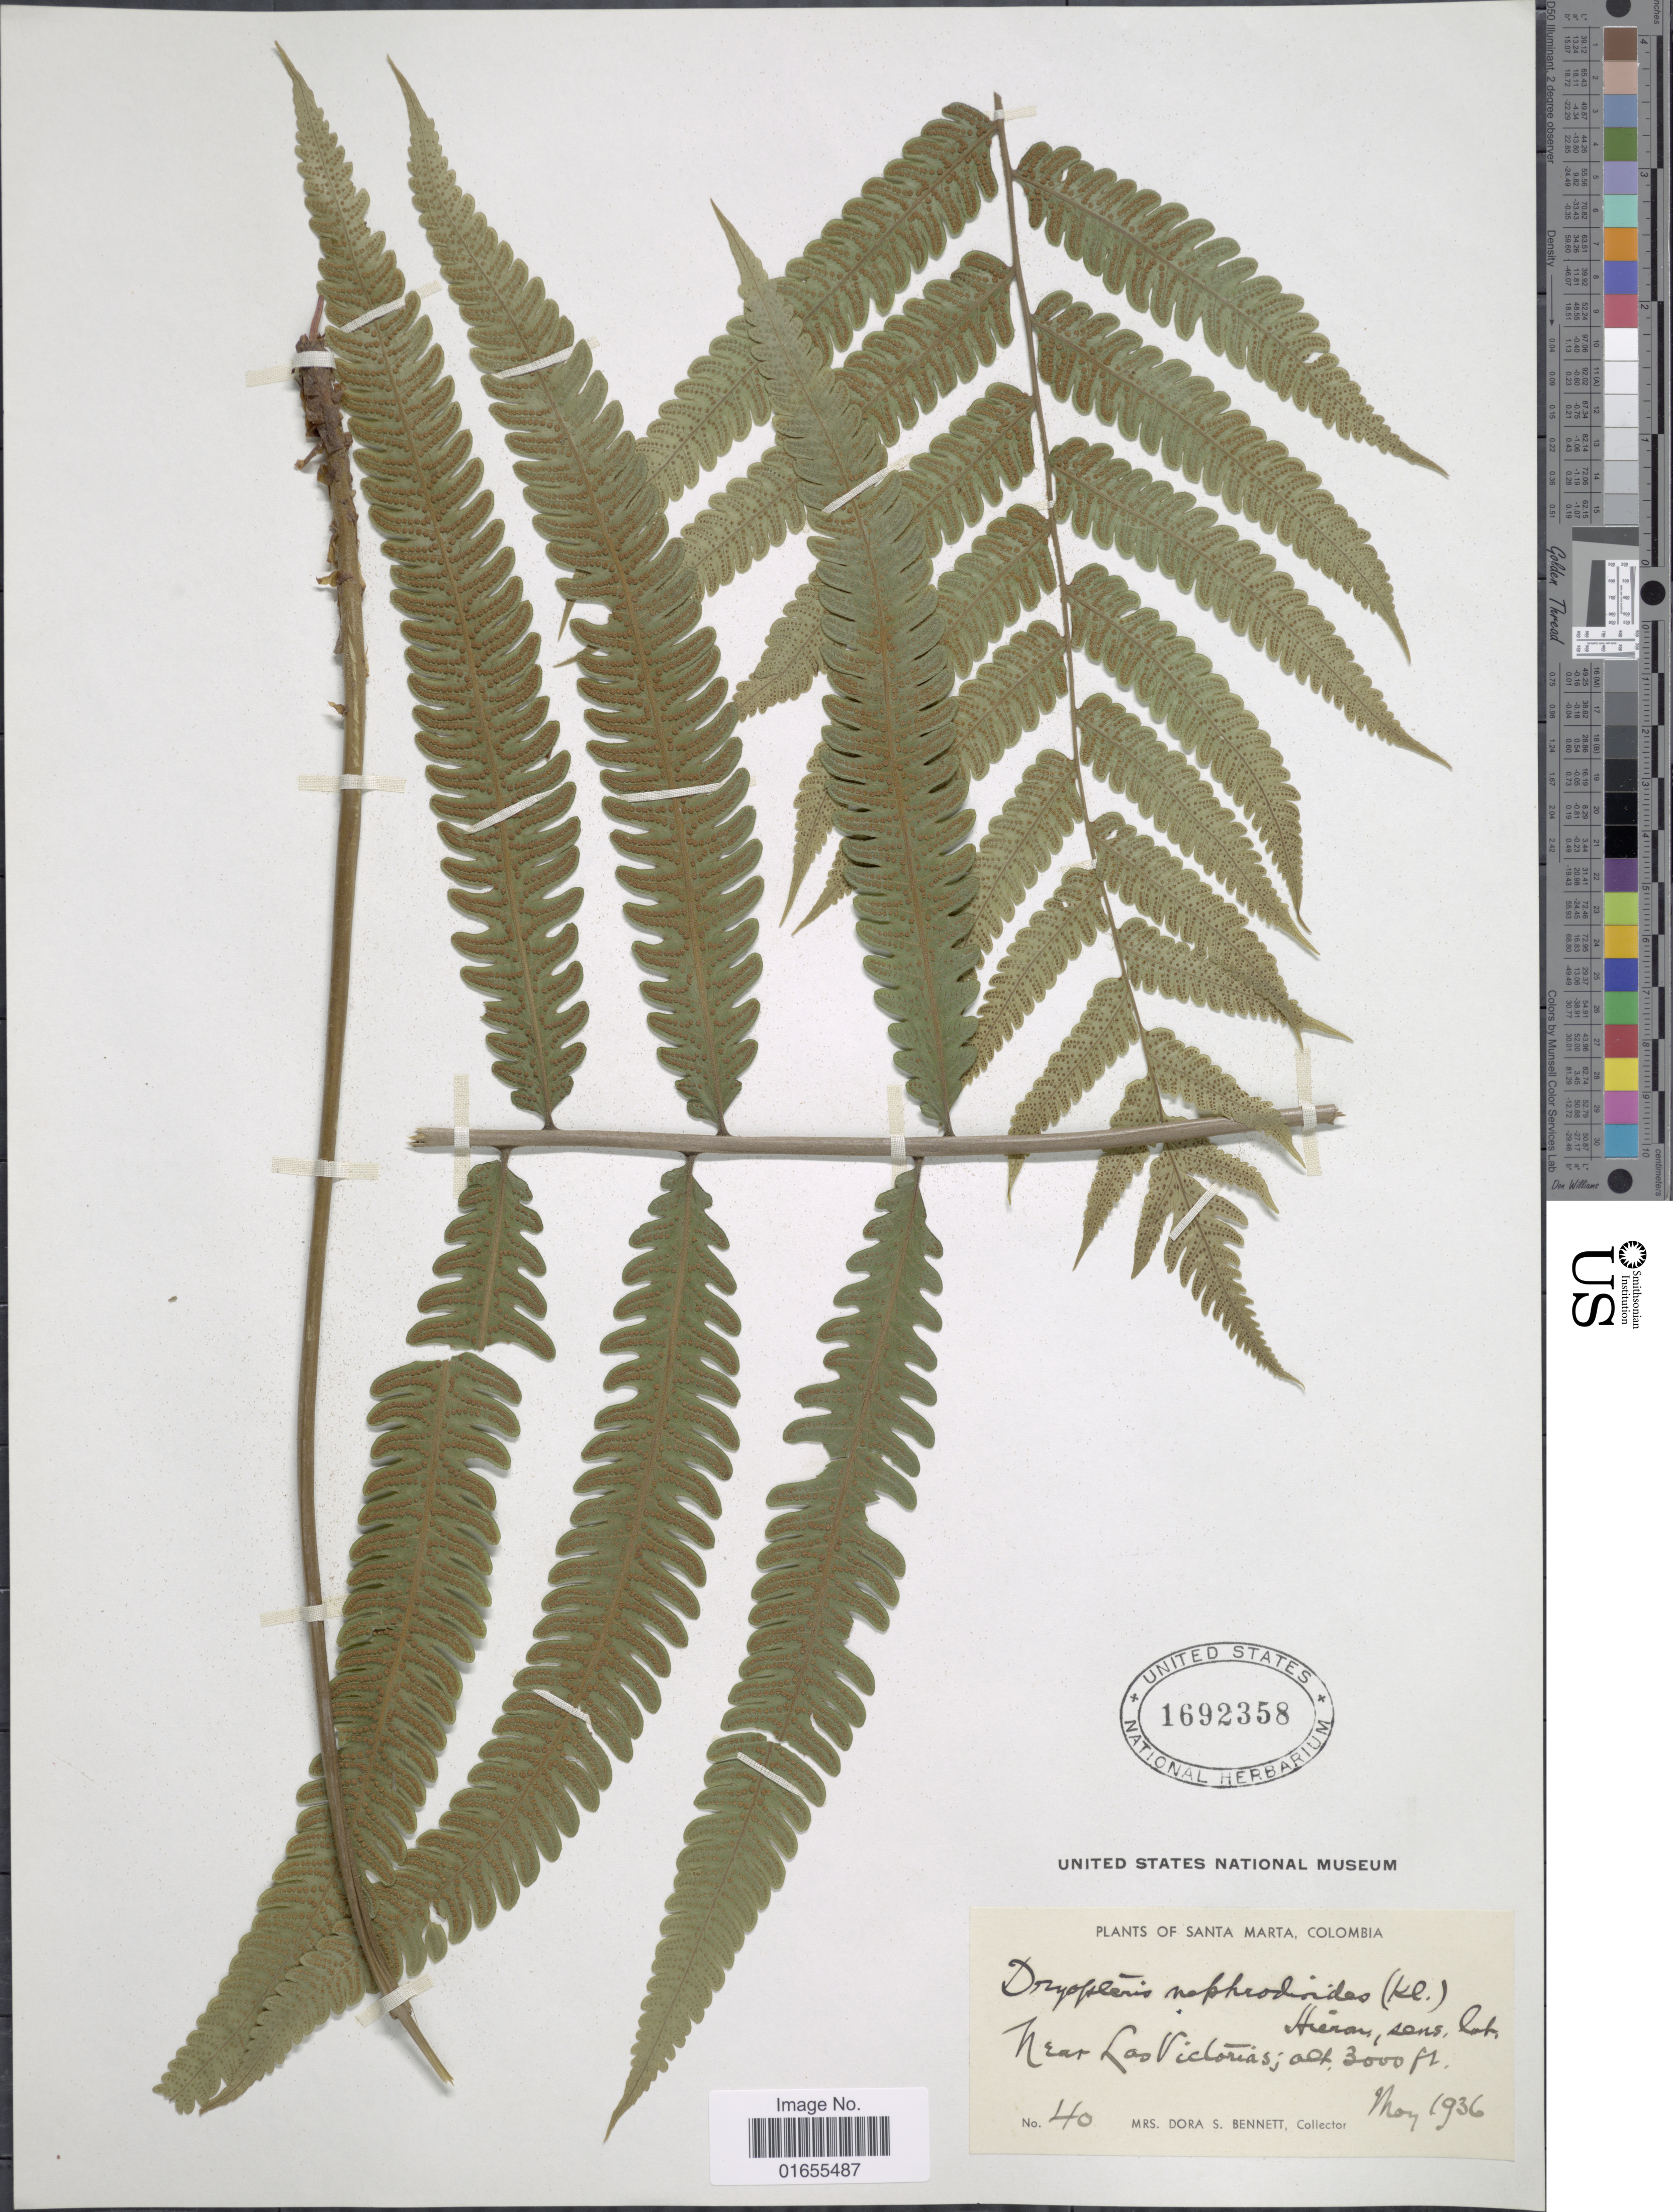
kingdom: Plantae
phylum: Tracheophyta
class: Polypodiopsida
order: Polypodiales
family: Thelypteridaceae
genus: Goniopteris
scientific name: Goniopteris nephrodioides (Klotzsch) comb. nov., ined 2015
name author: (Klotzsch)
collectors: D. Bennett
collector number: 40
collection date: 1936-05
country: Colombia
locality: Santa Marta, near Las Victorias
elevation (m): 914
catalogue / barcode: US 1692358